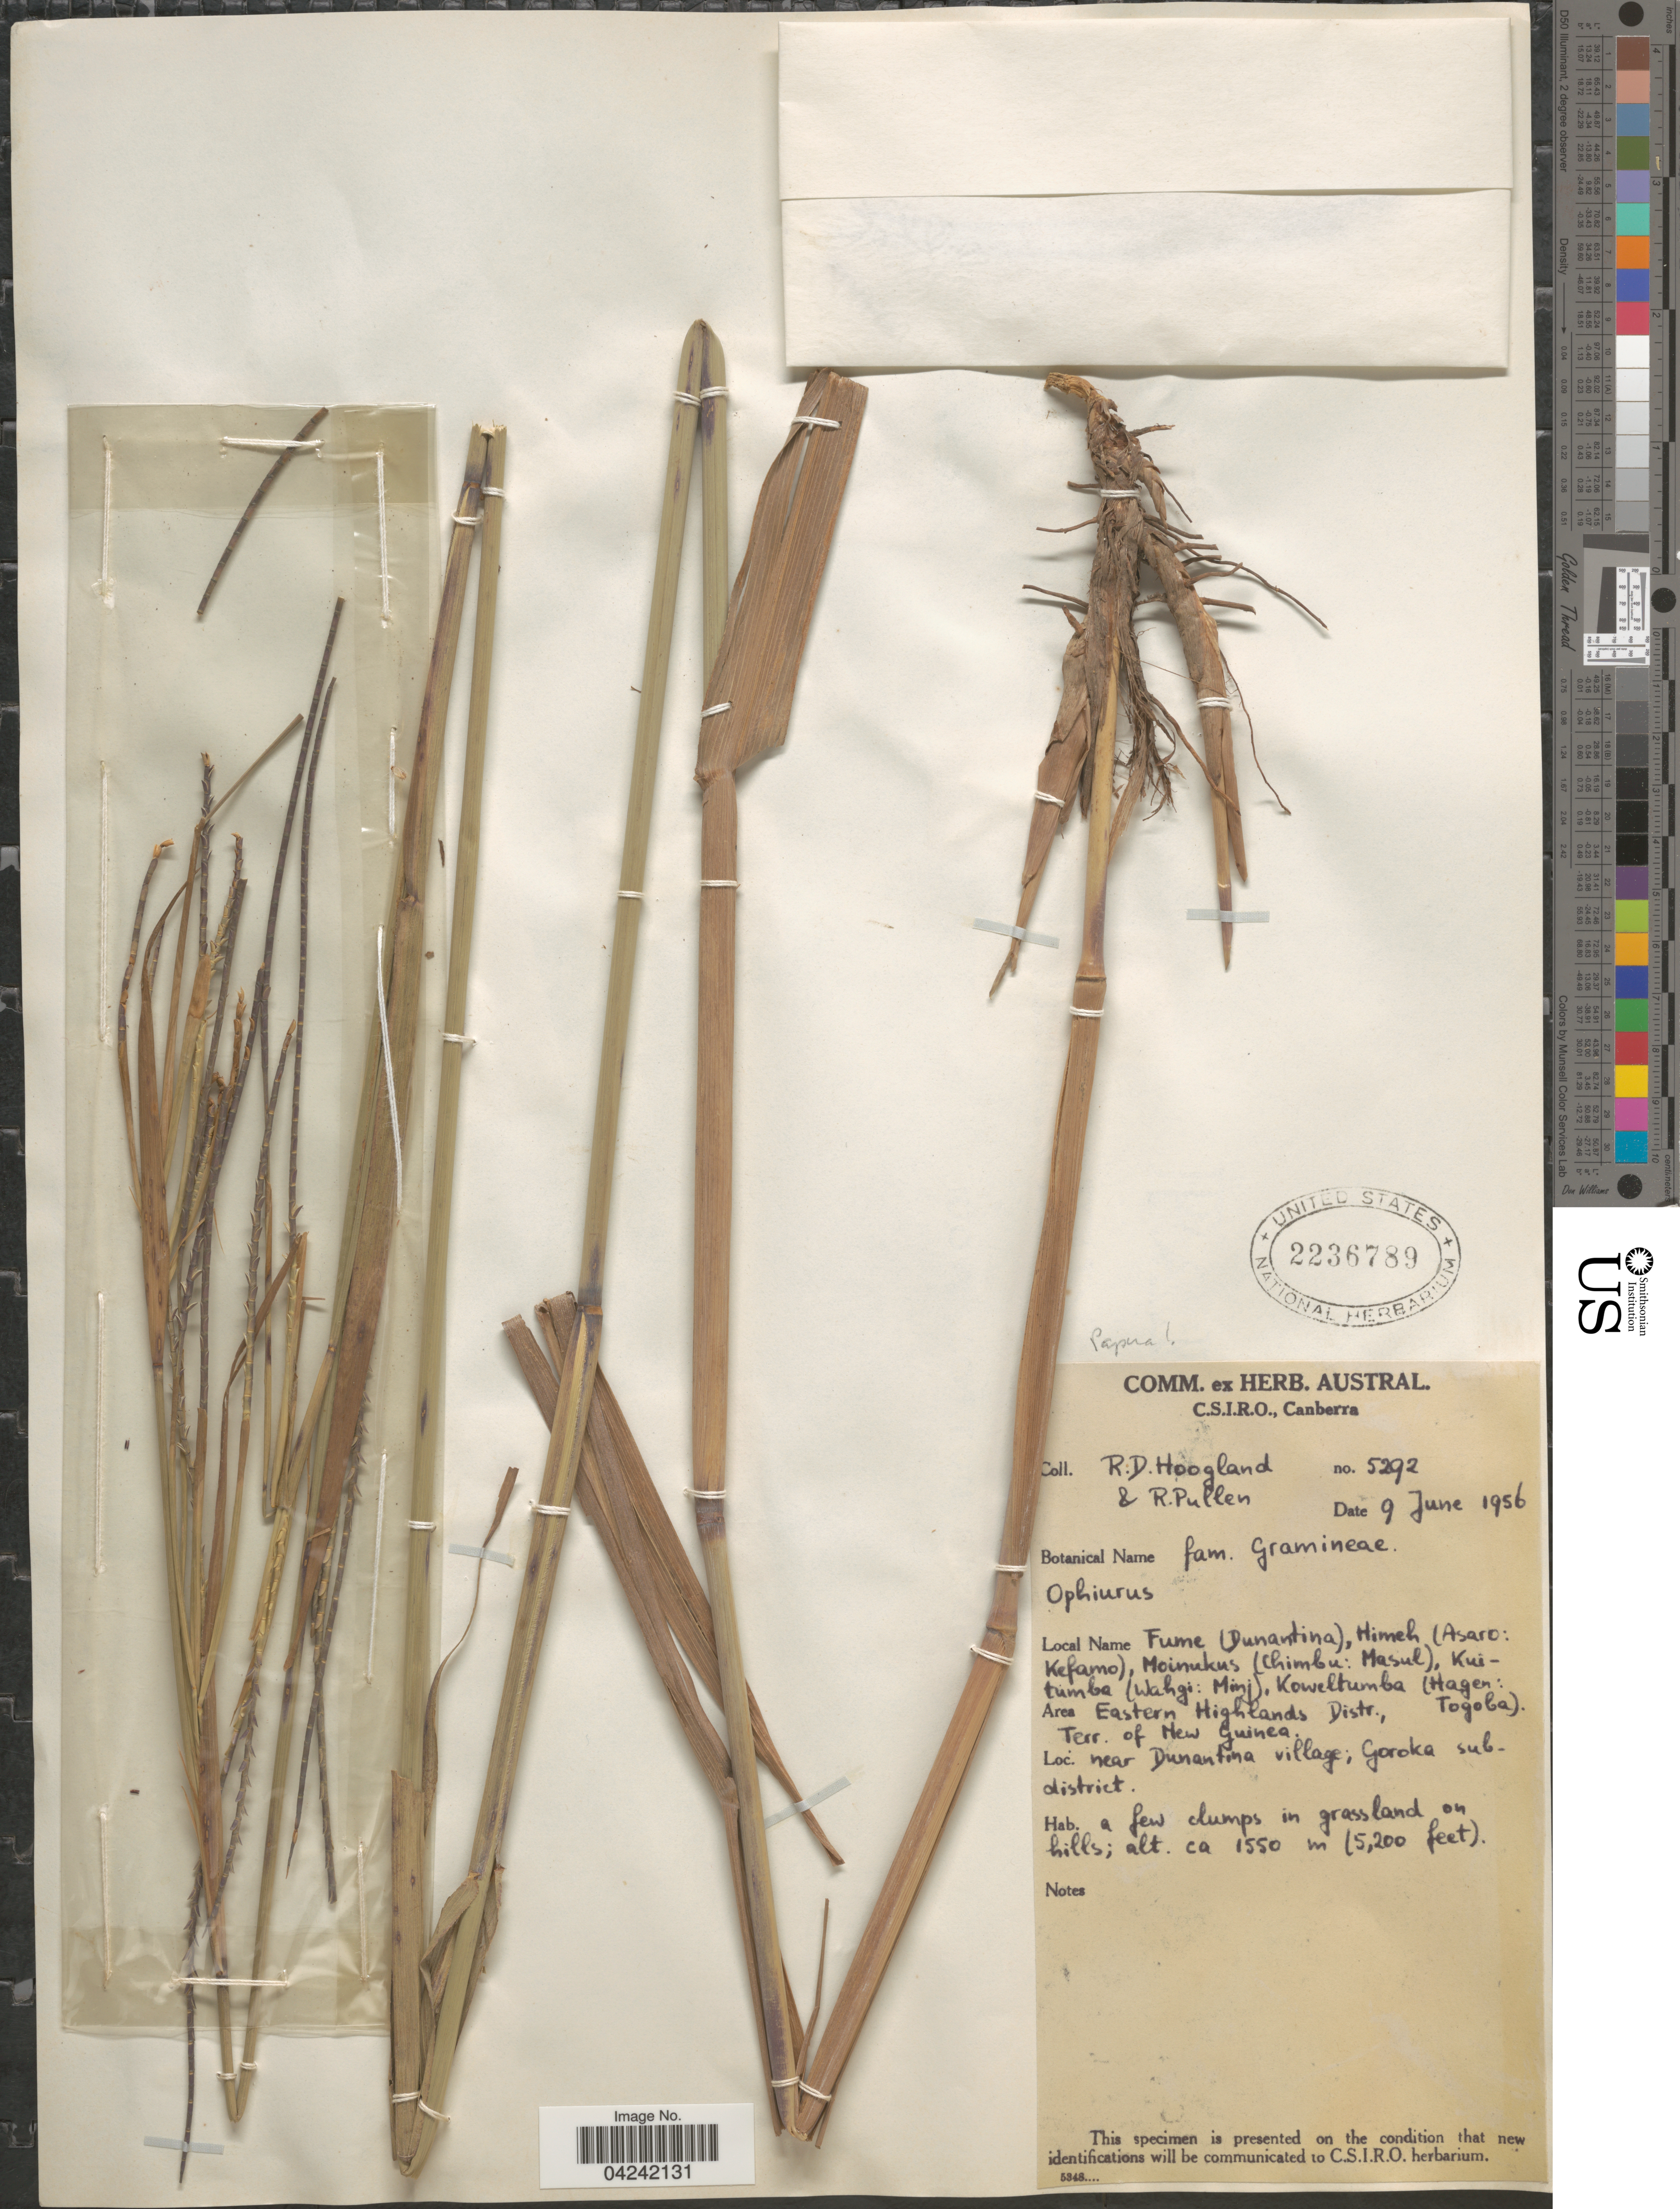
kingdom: Plantae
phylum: Tracheophyta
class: Liliopsida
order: Poales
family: Poaceae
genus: Ophiuros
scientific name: Ophiuros sp.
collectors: R. D. Hoogland & R. Pullen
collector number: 5292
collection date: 1956-06-09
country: Papua New Guinea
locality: Area Eastern Highlands Distr., Terr. of New Guinea.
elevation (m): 1550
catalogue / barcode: US 2236789